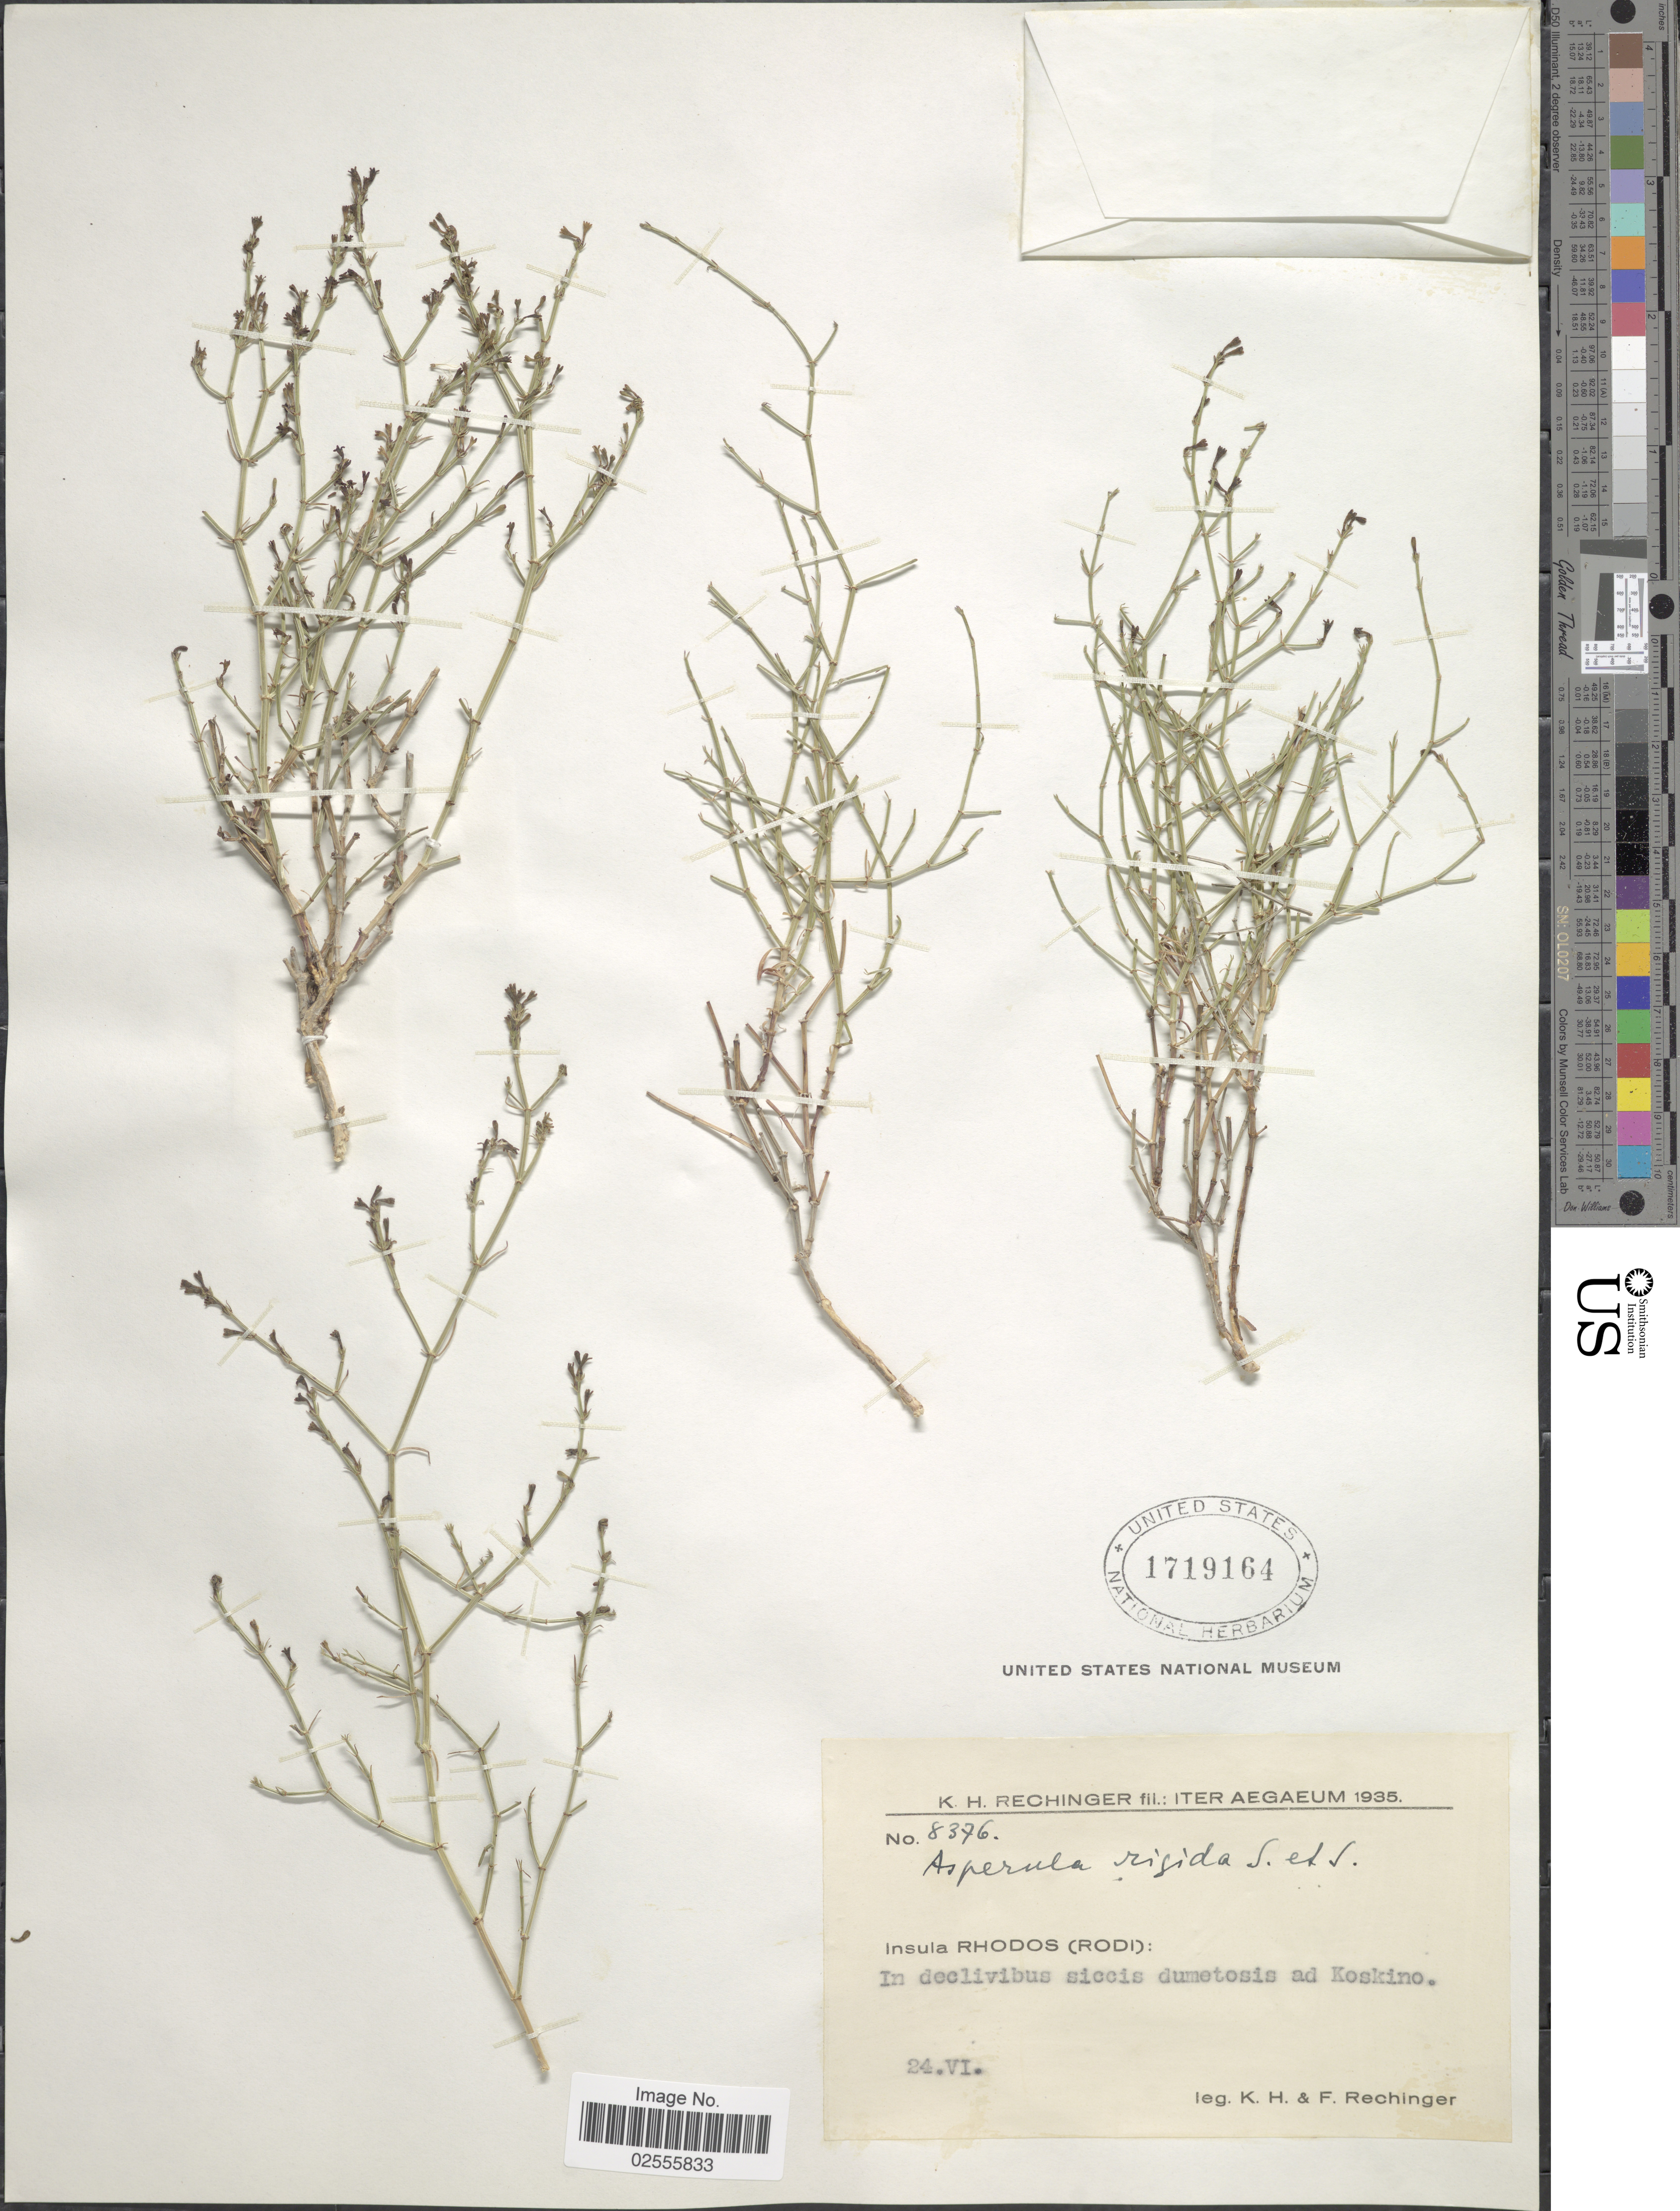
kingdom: Plantae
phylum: Tracheophyta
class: Magnoliopsida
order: Gentianales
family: Rubiaceae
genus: Asperula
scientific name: Asperula rigida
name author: Sibth. & Sm.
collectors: K. H. Rechinger & F. Rechinger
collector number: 8376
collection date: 1935-06-24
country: Greece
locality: Iter Aegaeum, Insula Rhodos (Rodi): In declivibus siccis dumetosis ad Koskino.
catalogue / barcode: US 1719164